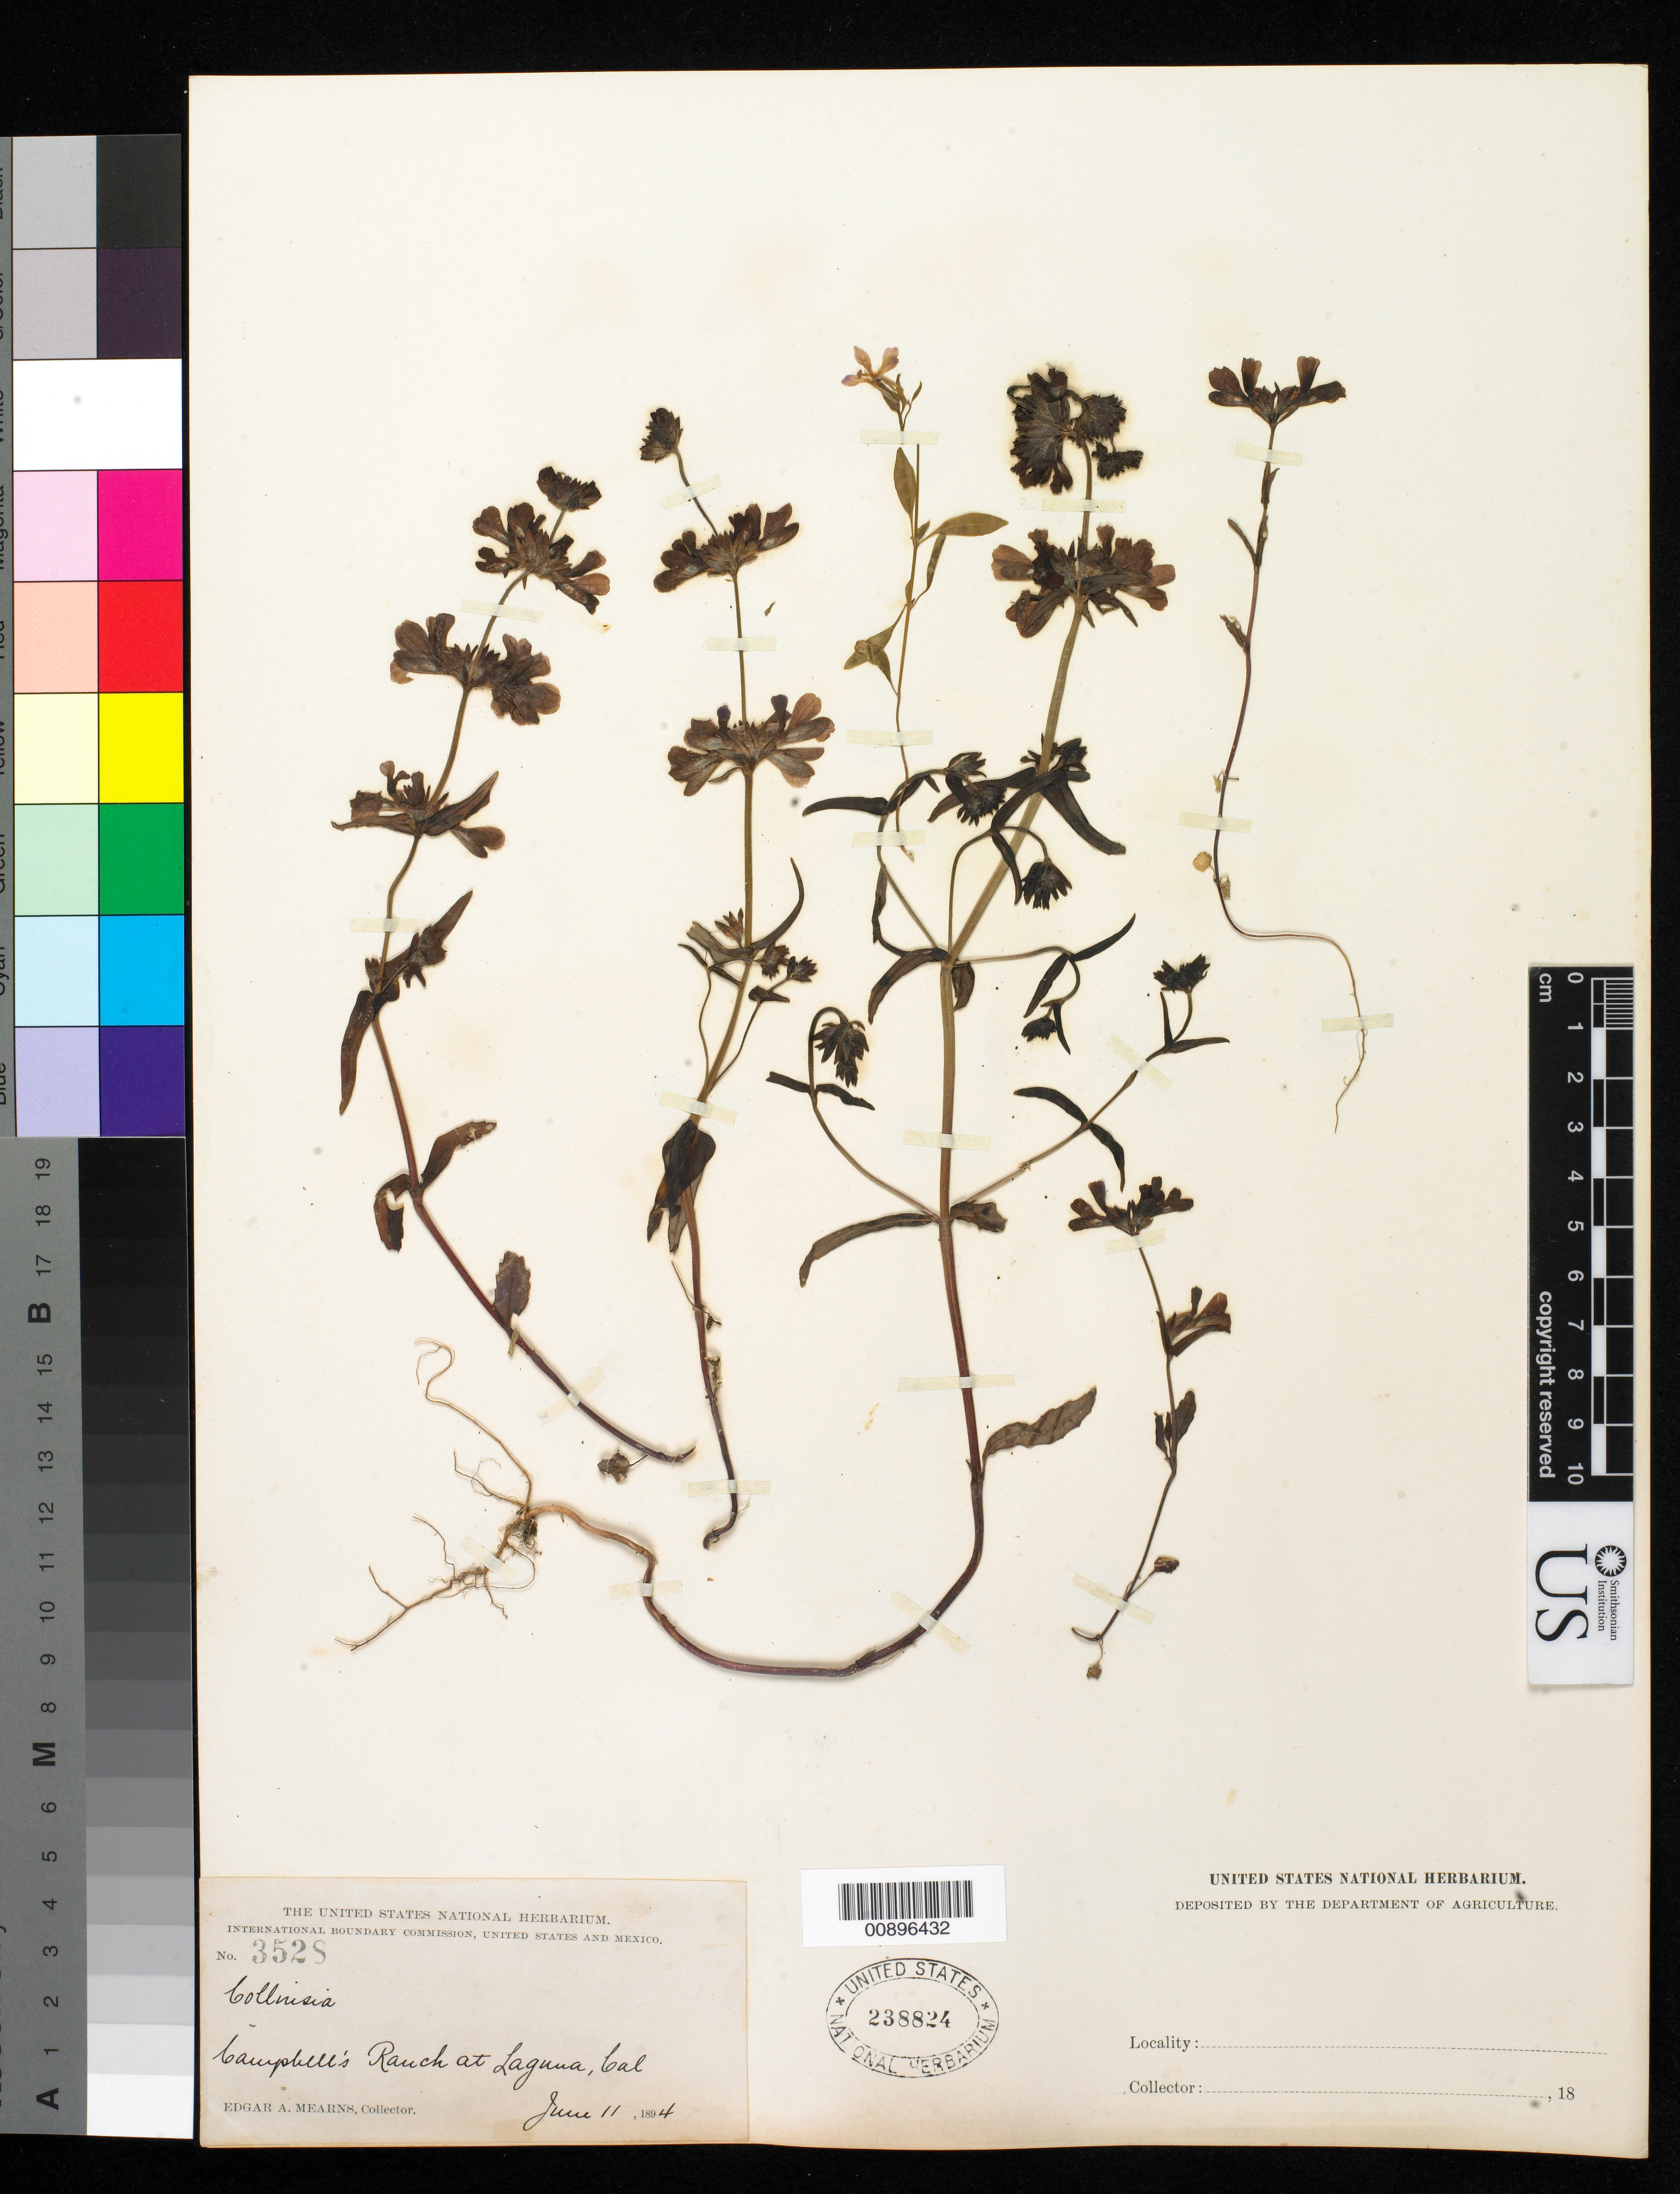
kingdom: Plantae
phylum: Tracheophyta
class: Magnoliopsida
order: Lamiales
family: Plantaginaceae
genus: Collinsia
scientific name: Collinsia sp.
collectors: E. A. Mearns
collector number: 3528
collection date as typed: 11 Jun 1894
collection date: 1894-06-11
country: United States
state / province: California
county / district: Orange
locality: Campbell's Ranch at Laguna, California.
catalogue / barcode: US 238824